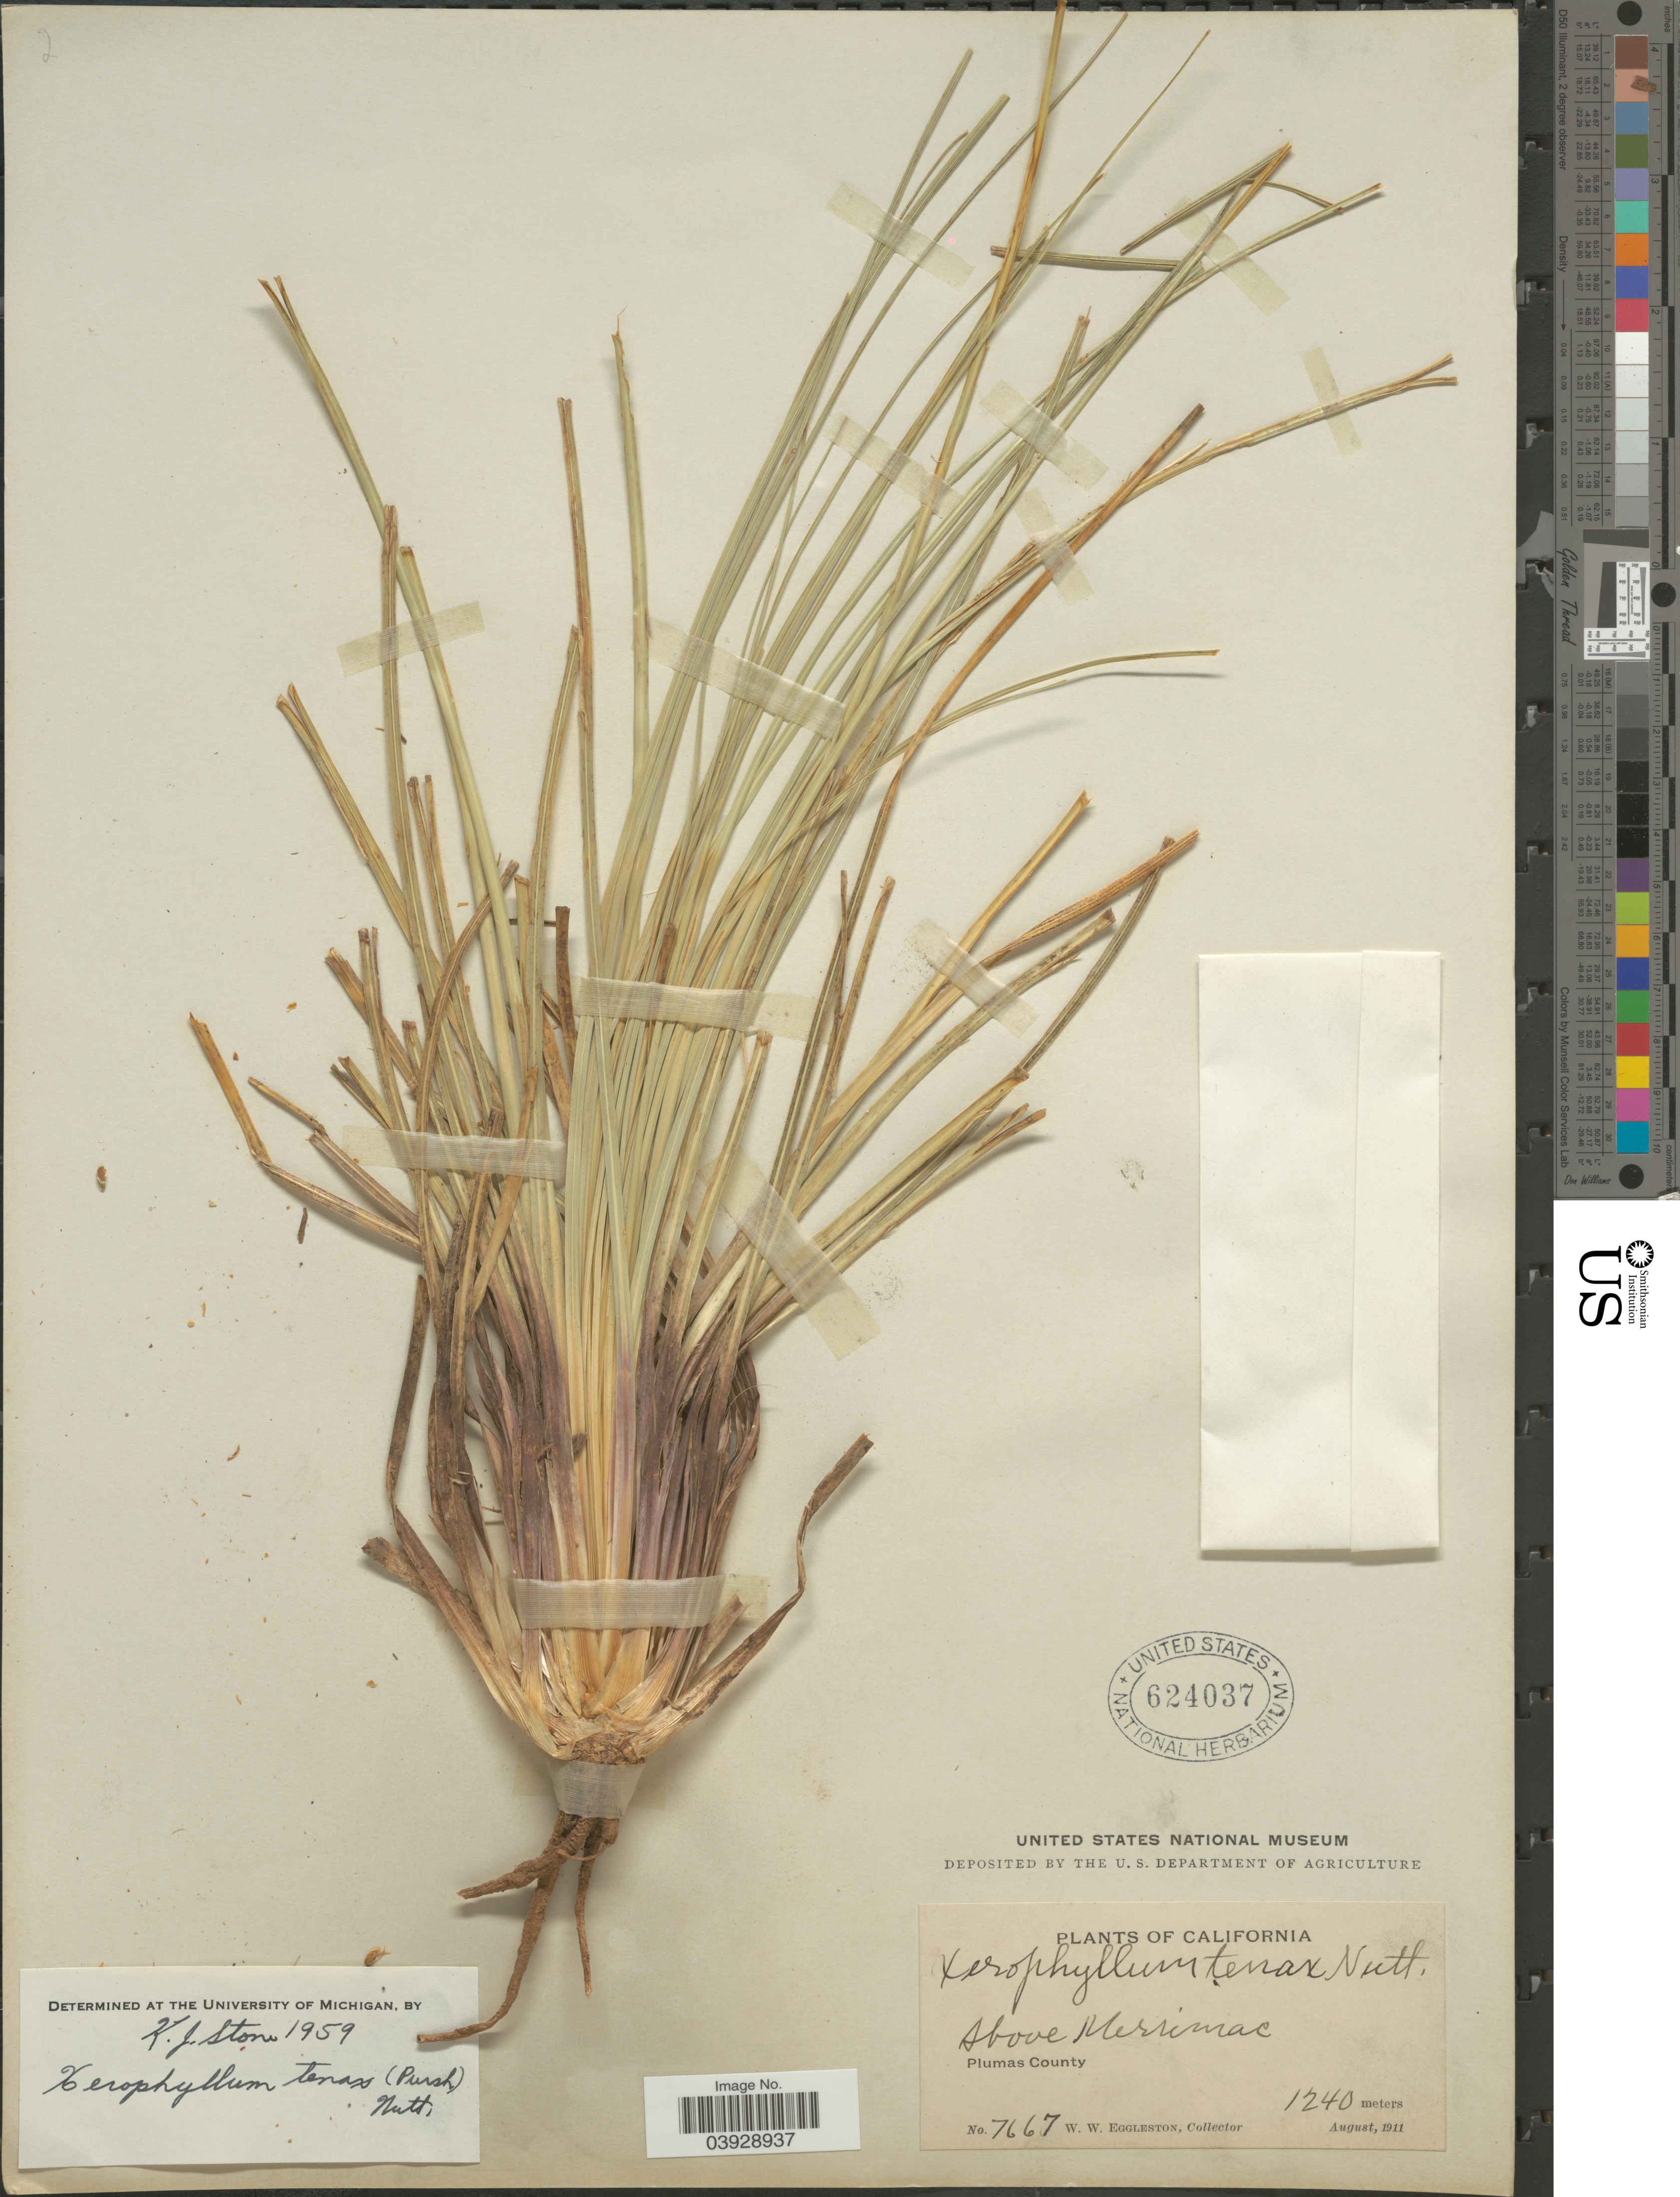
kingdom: Plantae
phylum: Tracheophyta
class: Liliopsida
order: Liliales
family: Melanthiaceae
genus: Xerophyllum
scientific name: Xerophyllum tenax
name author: (Pursh) Nutt.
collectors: W. W. Eggleston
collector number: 7667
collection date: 1911-08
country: United States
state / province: California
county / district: Plumas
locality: Above Merrimac. Plumas County.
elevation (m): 1240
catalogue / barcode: US 624037